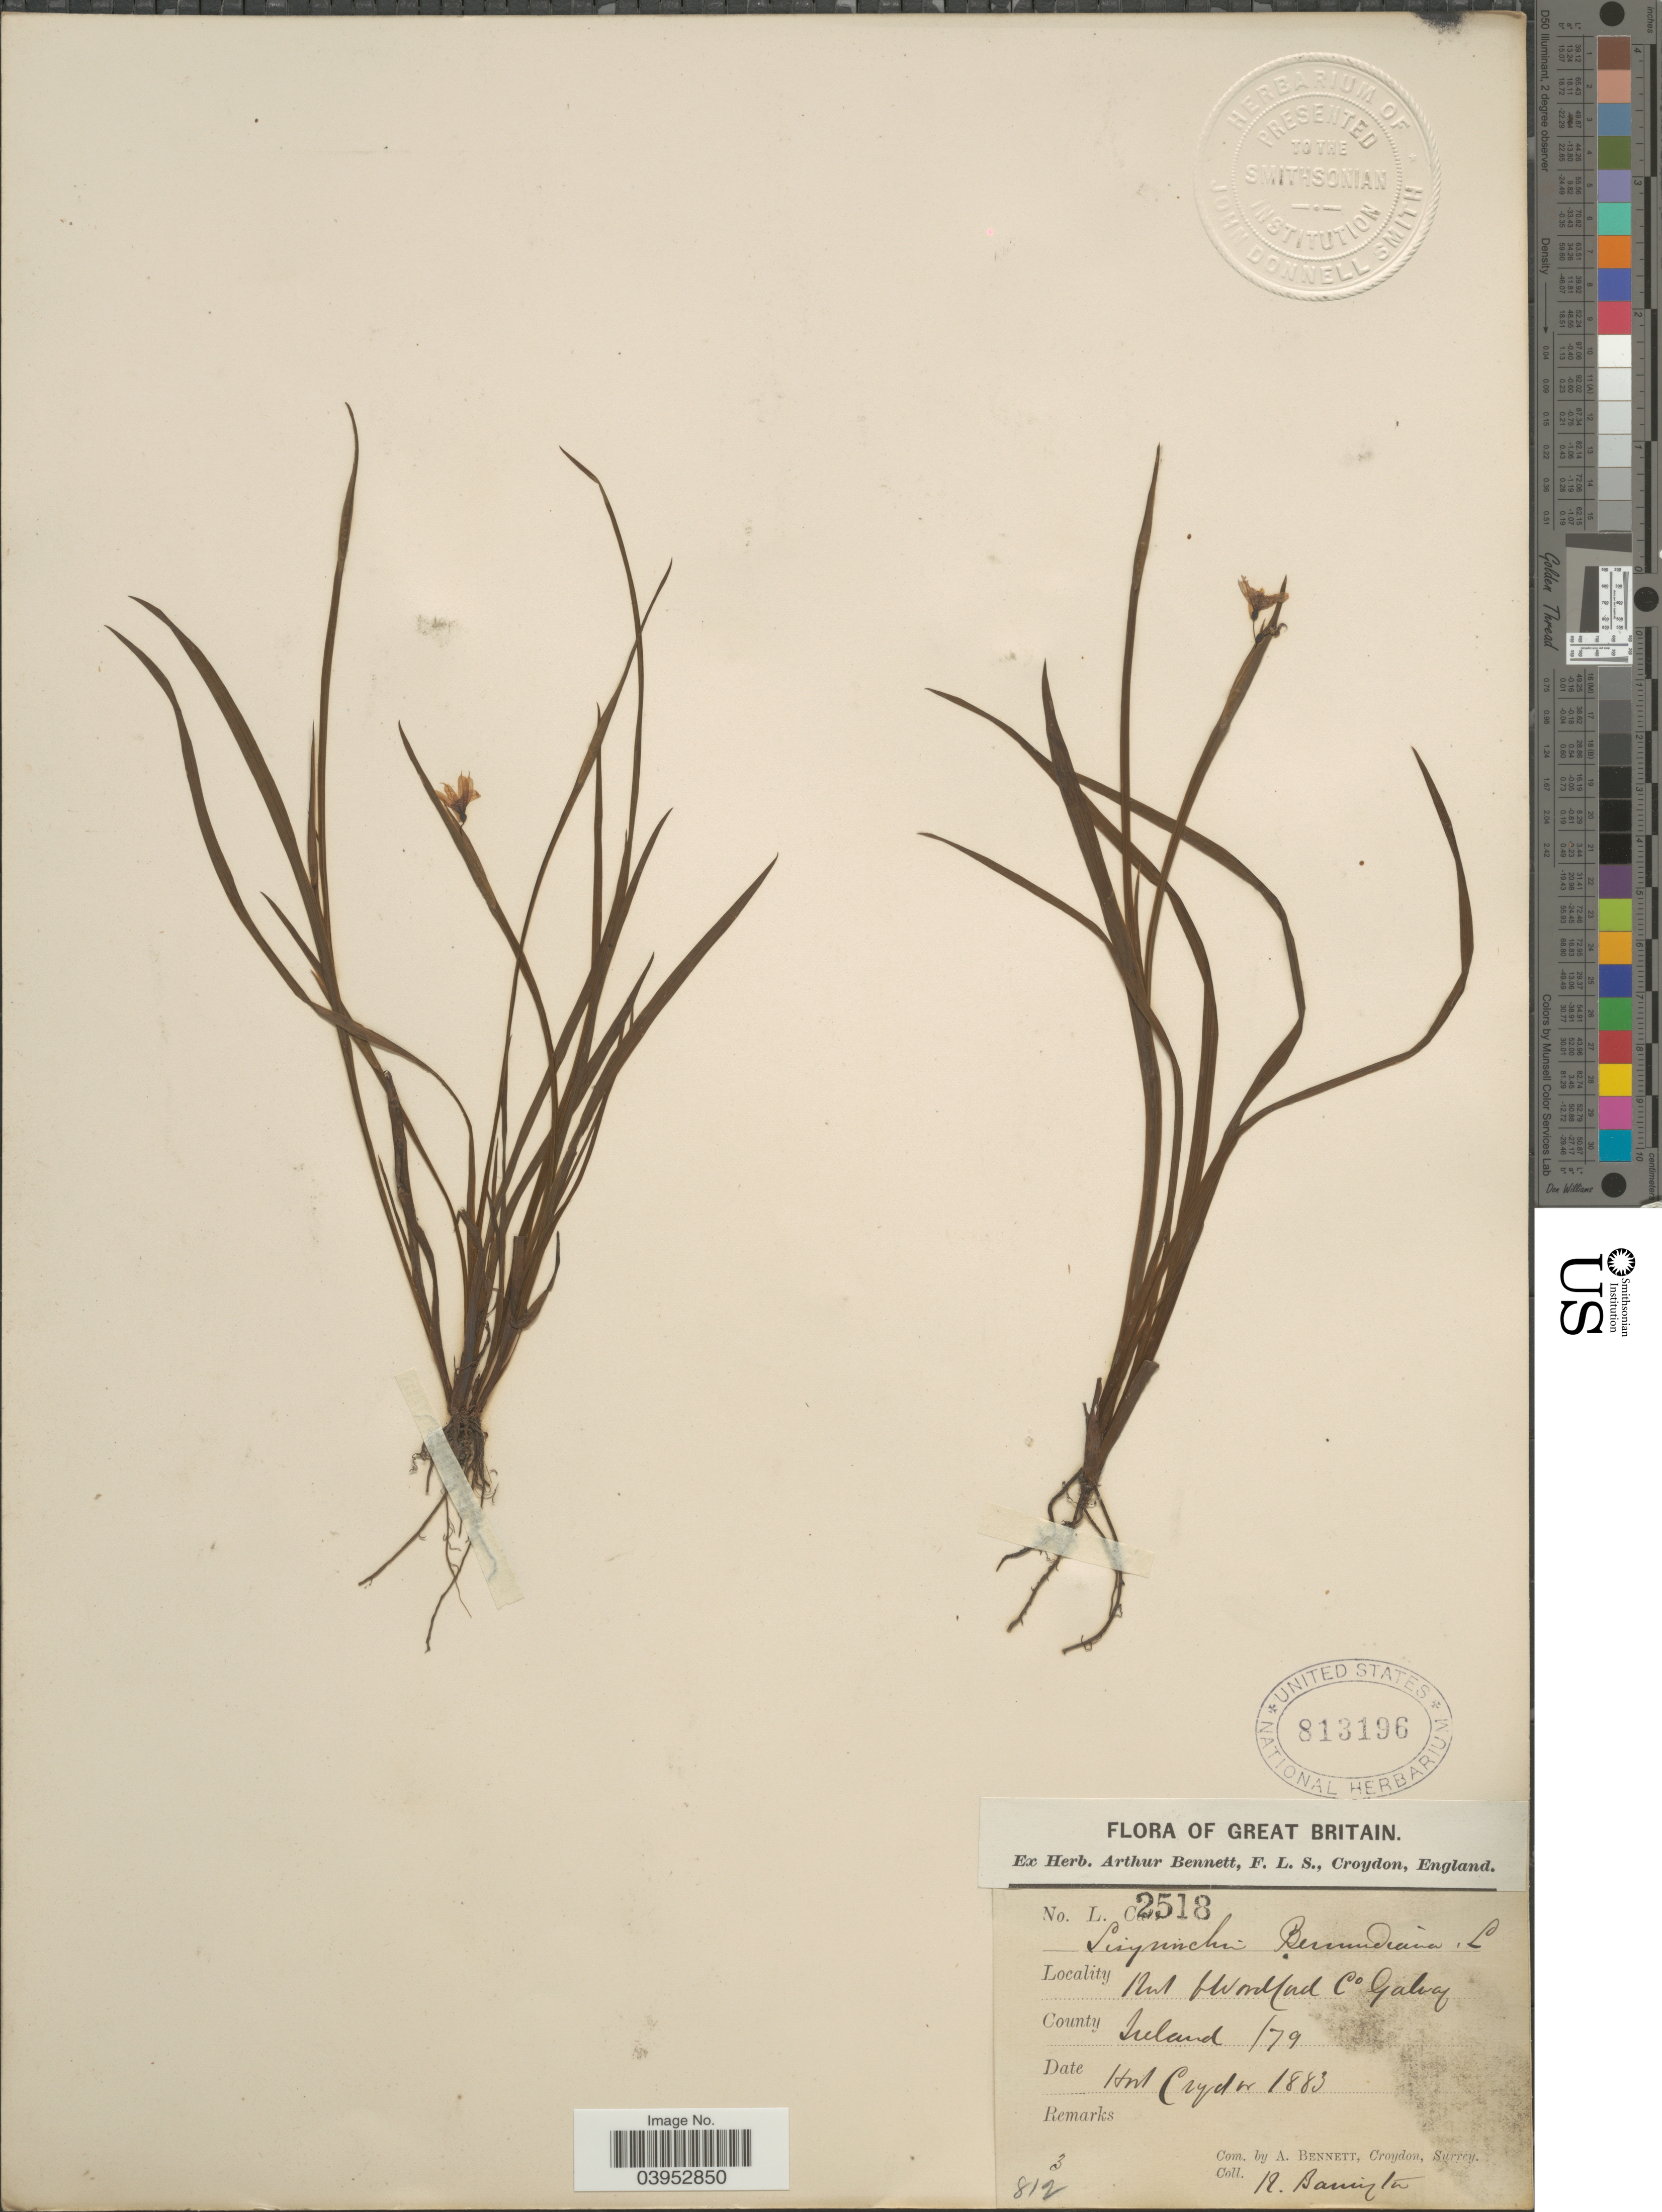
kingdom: Plantae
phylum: Tracheophyta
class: Liliopsida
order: Asparagales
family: Iridaceae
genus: Sisyrinchium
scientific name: Sisyrinchium bermudiana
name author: L.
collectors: R. Banington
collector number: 79?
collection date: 1883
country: Ireland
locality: Hort b. Woodland Cº Galway. Hort Cryder.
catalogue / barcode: US 813196